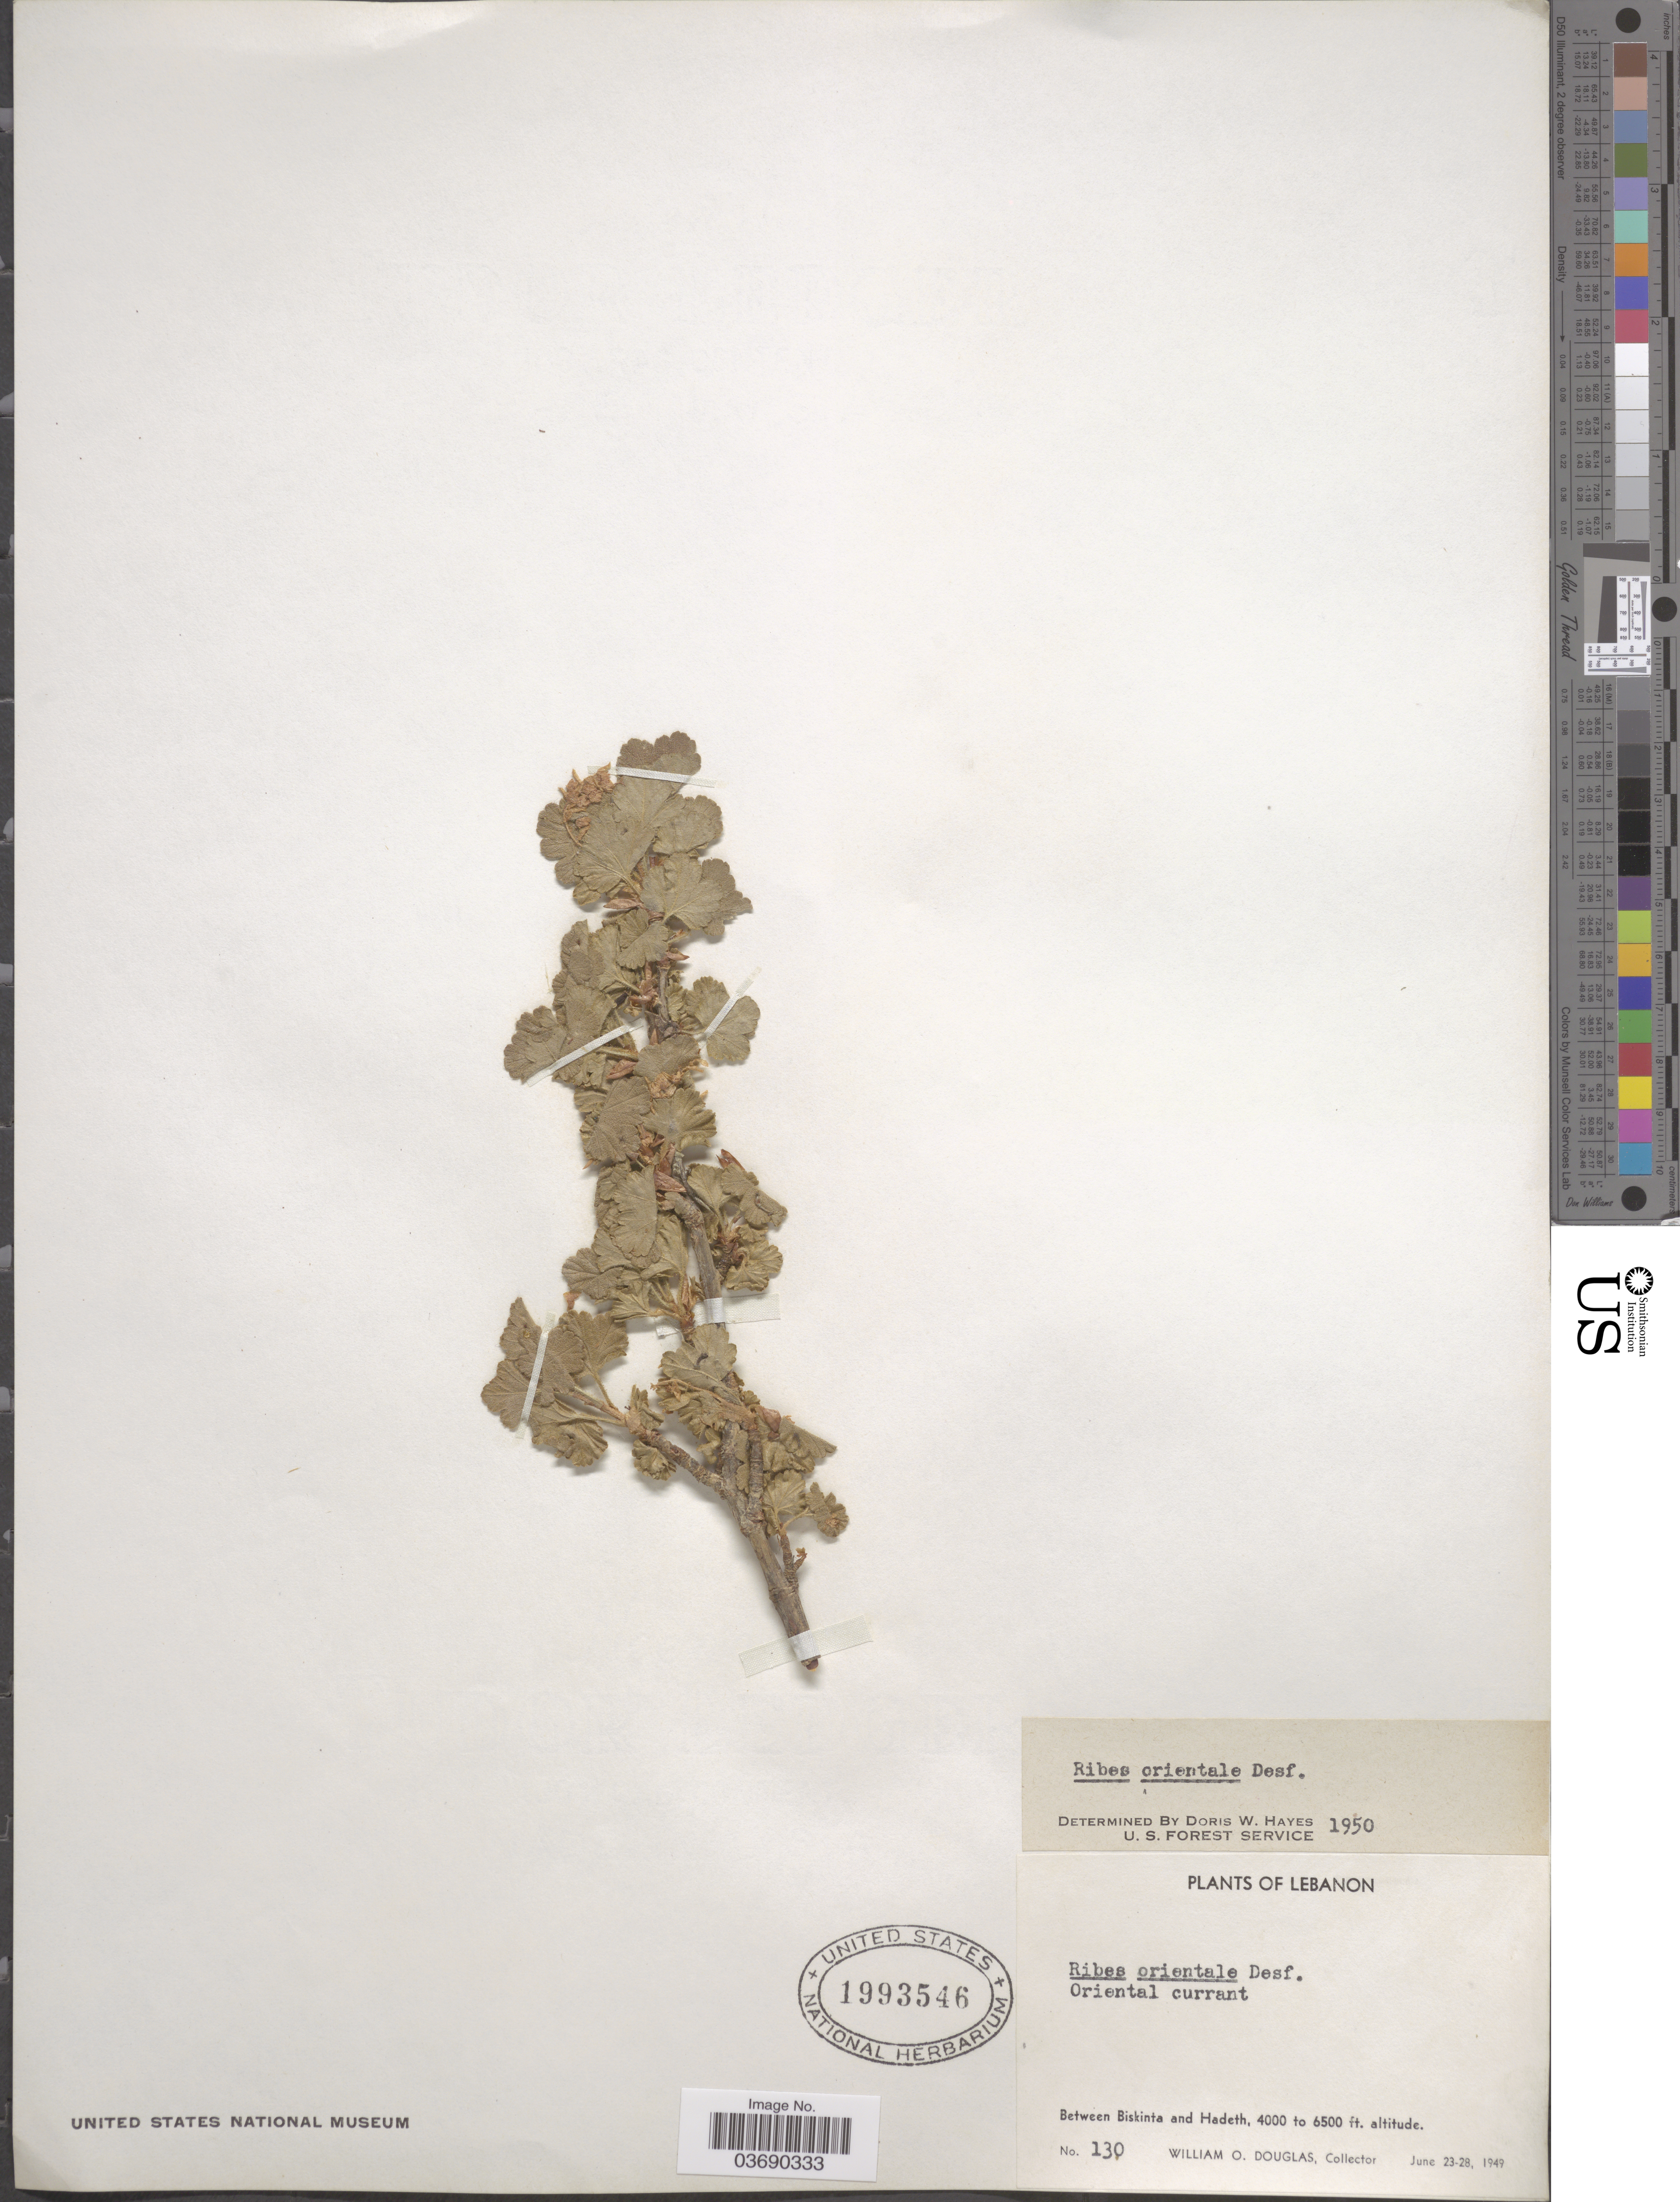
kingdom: Plantae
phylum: Tracheophyta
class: Magnoliopsida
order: Saxifragales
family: Grossulariaceae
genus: Ribes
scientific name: Ribes orientale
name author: Desf.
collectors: W. Douglas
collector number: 130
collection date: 1949-06-23/1949-06-28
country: Lebanon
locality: Between Biskinta and Hadeth.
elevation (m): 1219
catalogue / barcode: US 1993546